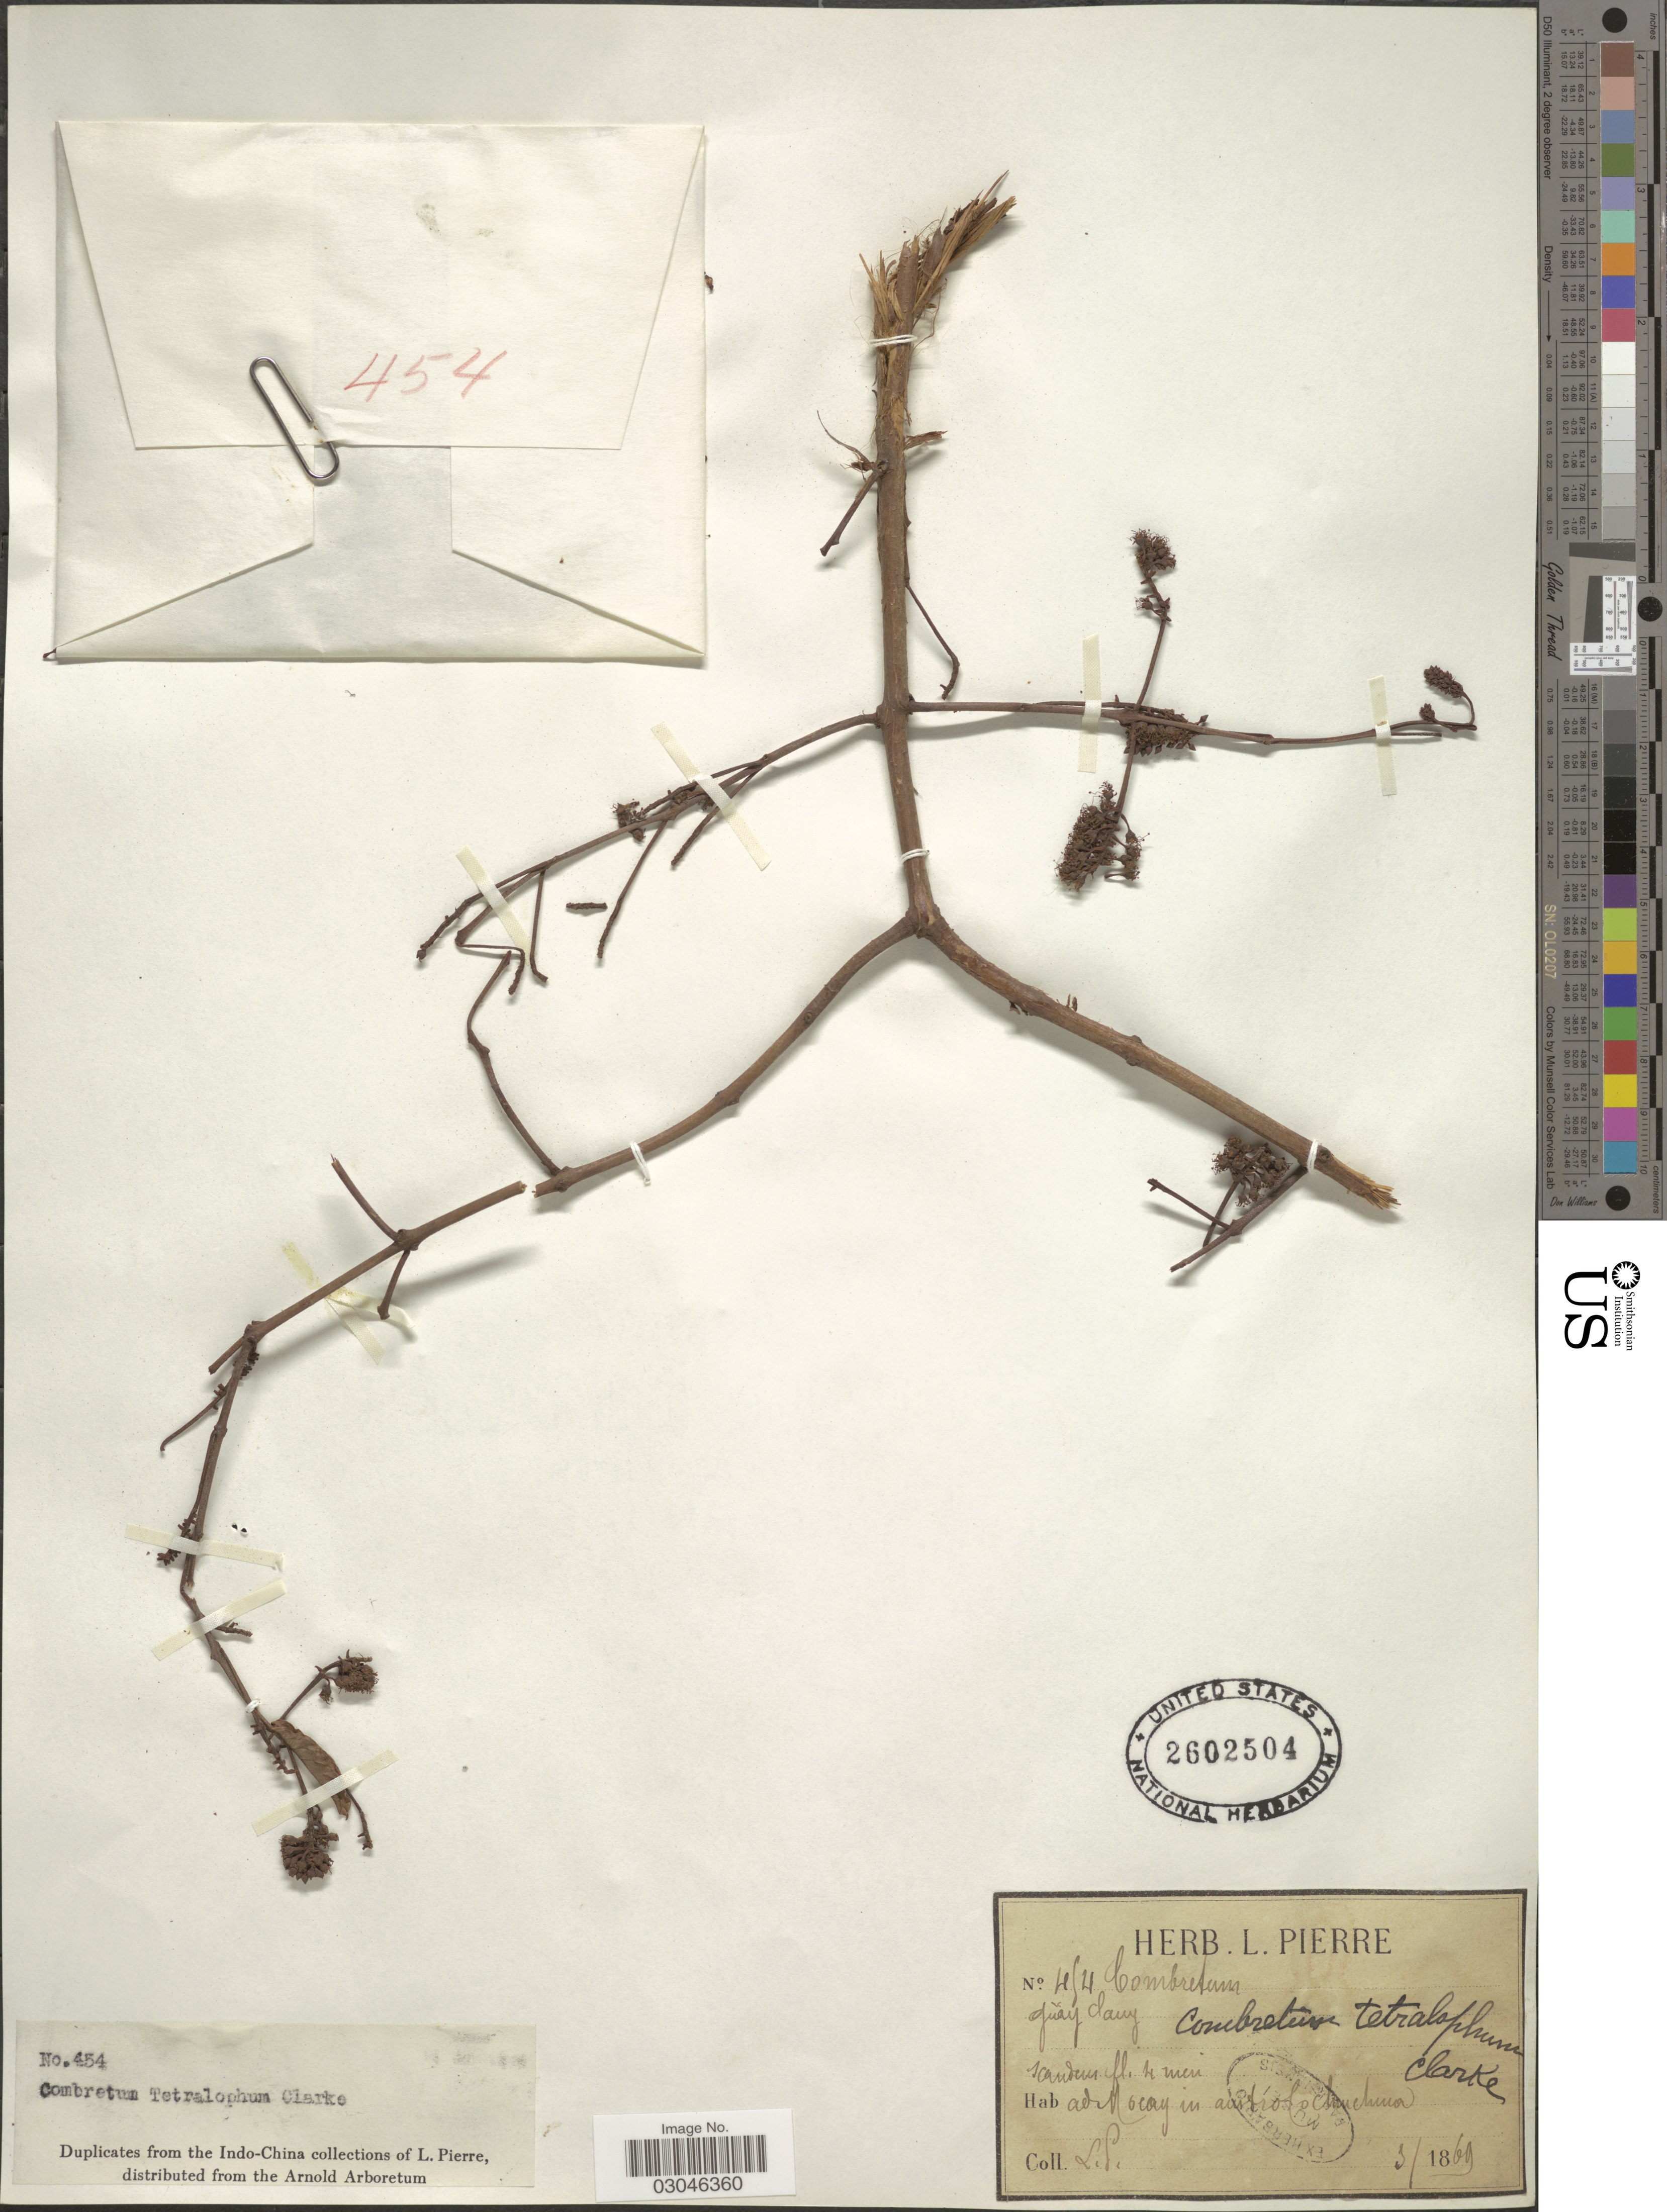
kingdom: Plantae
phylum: Tracheophyta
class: Magnoliopsida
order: Myrtales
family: Combretaceae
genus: Combretum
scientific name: Combretum tetralophum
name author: C.B. Clarke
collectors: L. Pierre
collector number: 454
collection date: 1869-03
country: Vietnam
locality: Ad Mocay in austro-Cochinchina.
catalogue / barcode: US 2602504